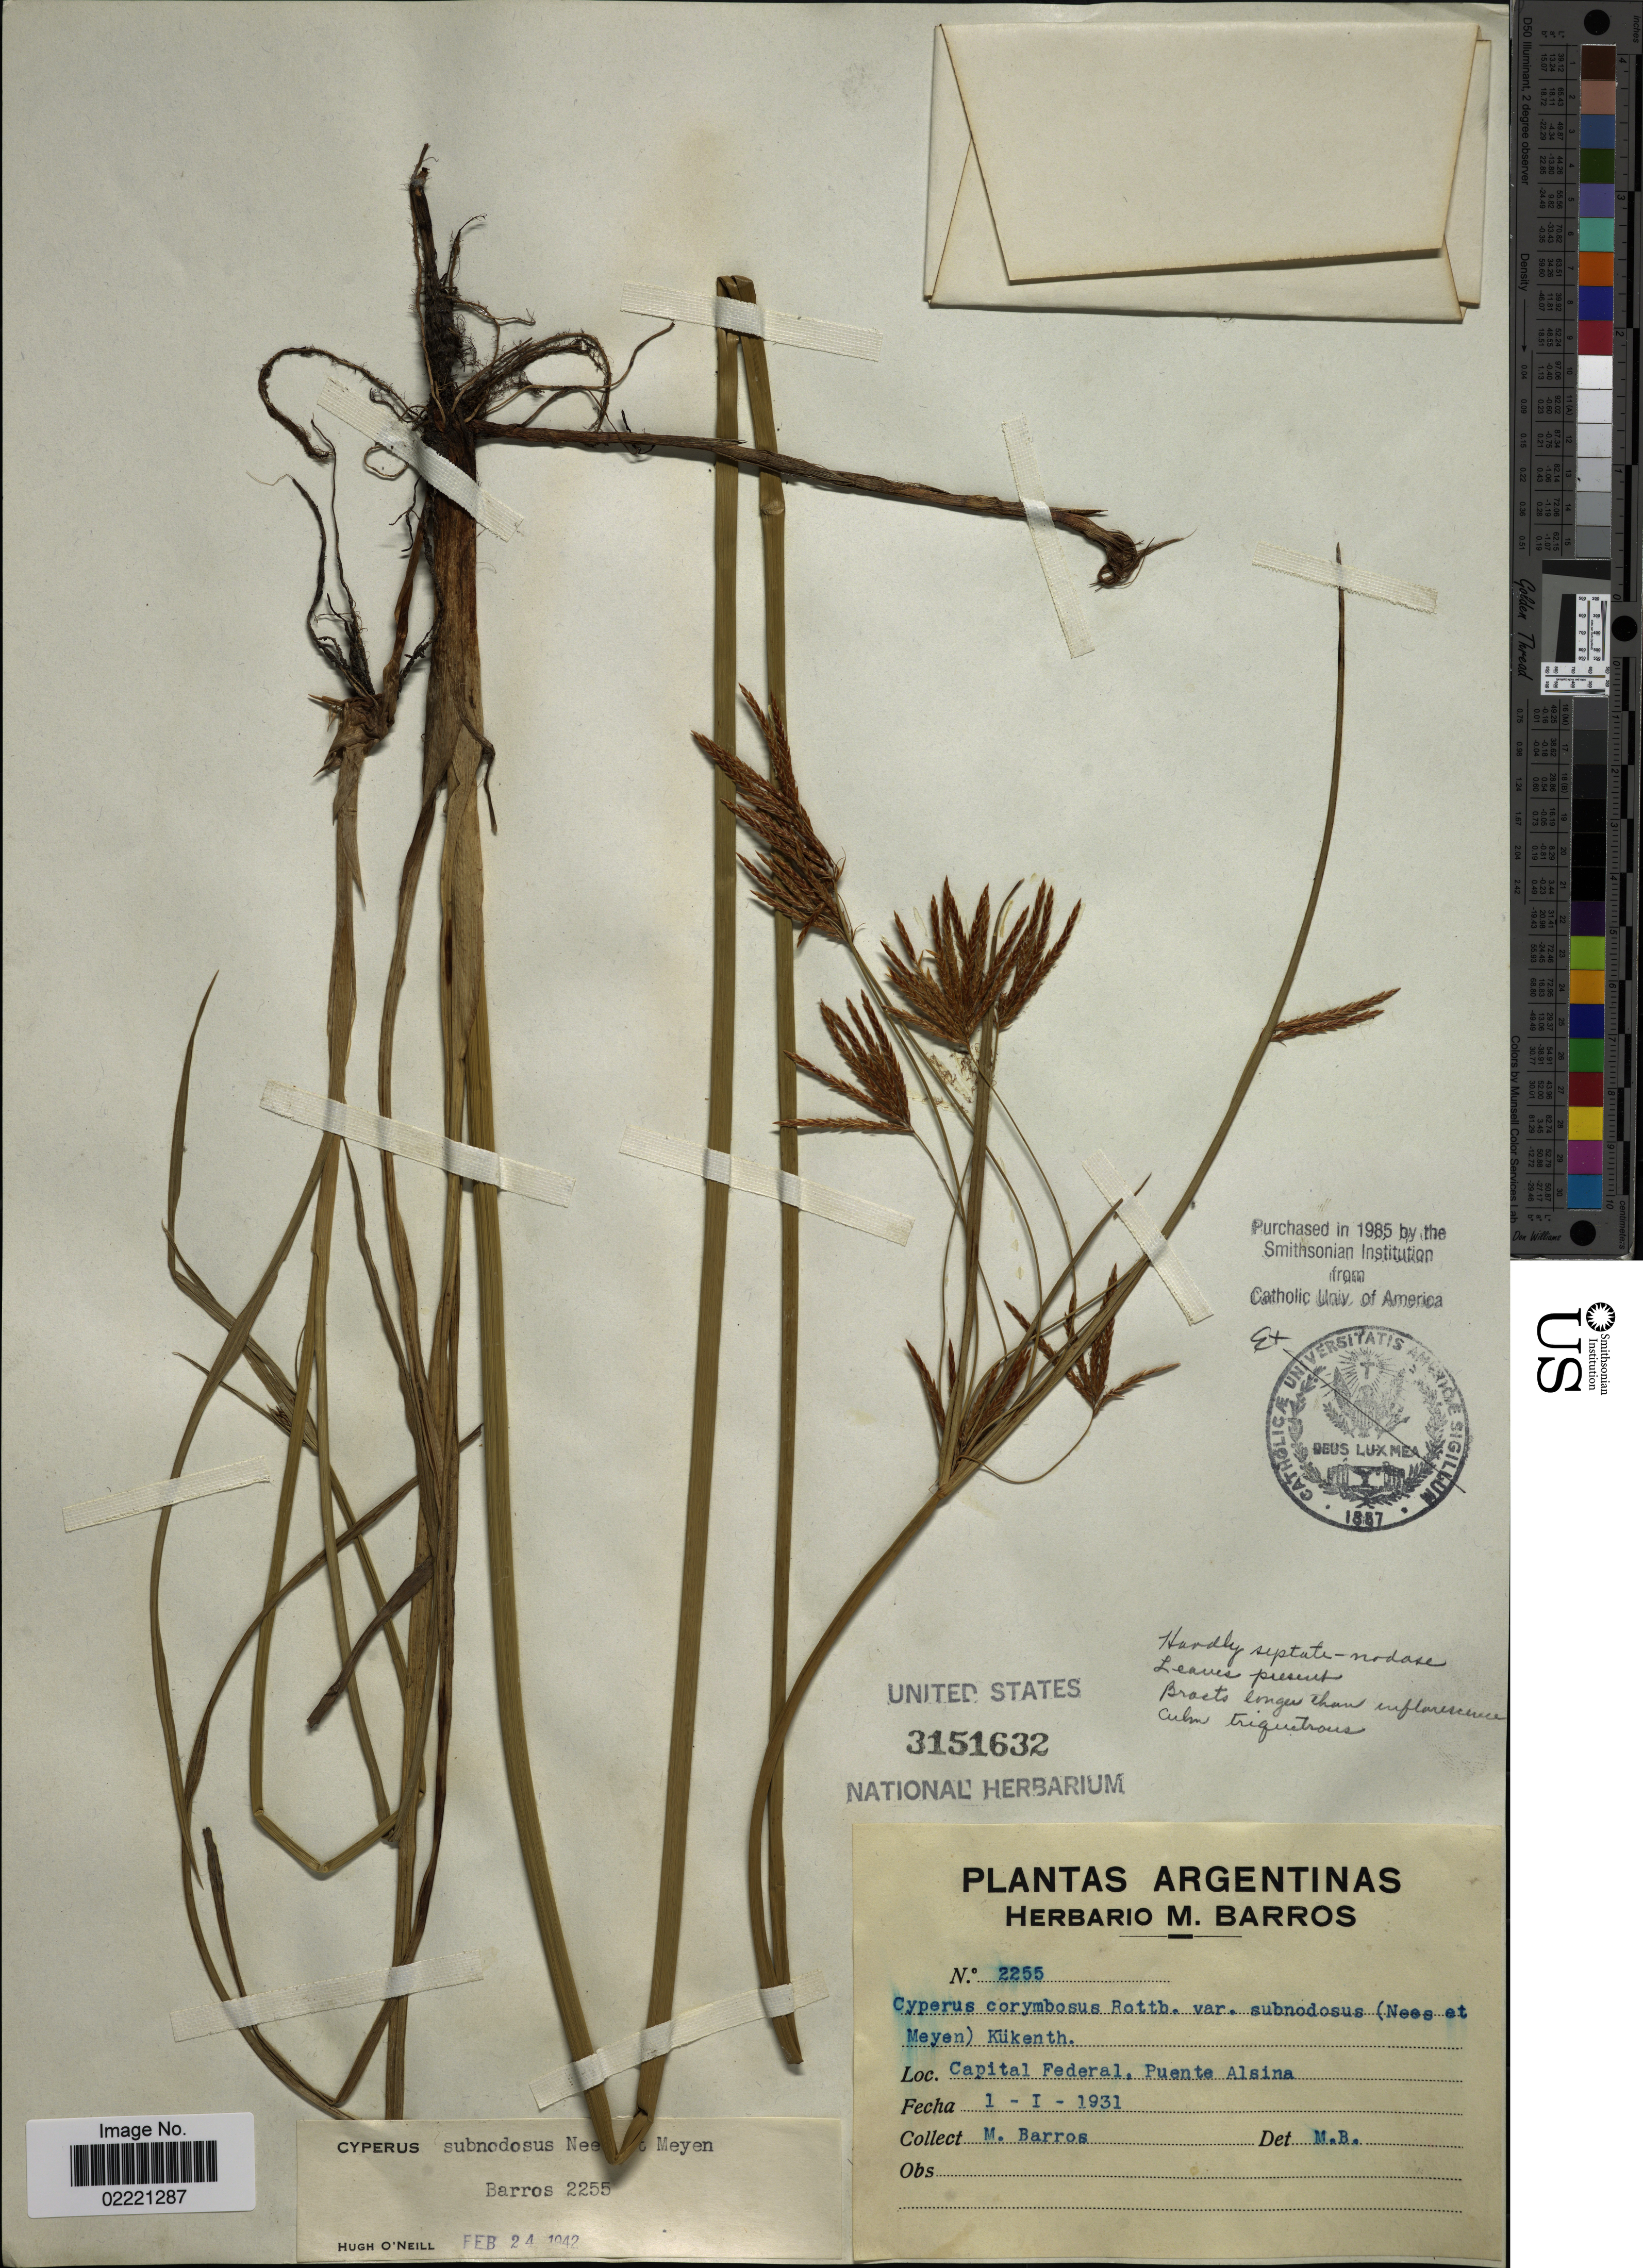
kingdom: Plantae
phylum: Tracheophyta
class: Liliopsida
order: Poales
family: Cyperaceae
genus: Cyperus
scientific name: Cyperus corymbosus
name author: Rottb.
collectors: M. Barros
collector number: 2255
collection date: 1931-01-01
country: Argentina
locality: Capital Federal, Puente Alsina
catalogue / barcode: US 3151632